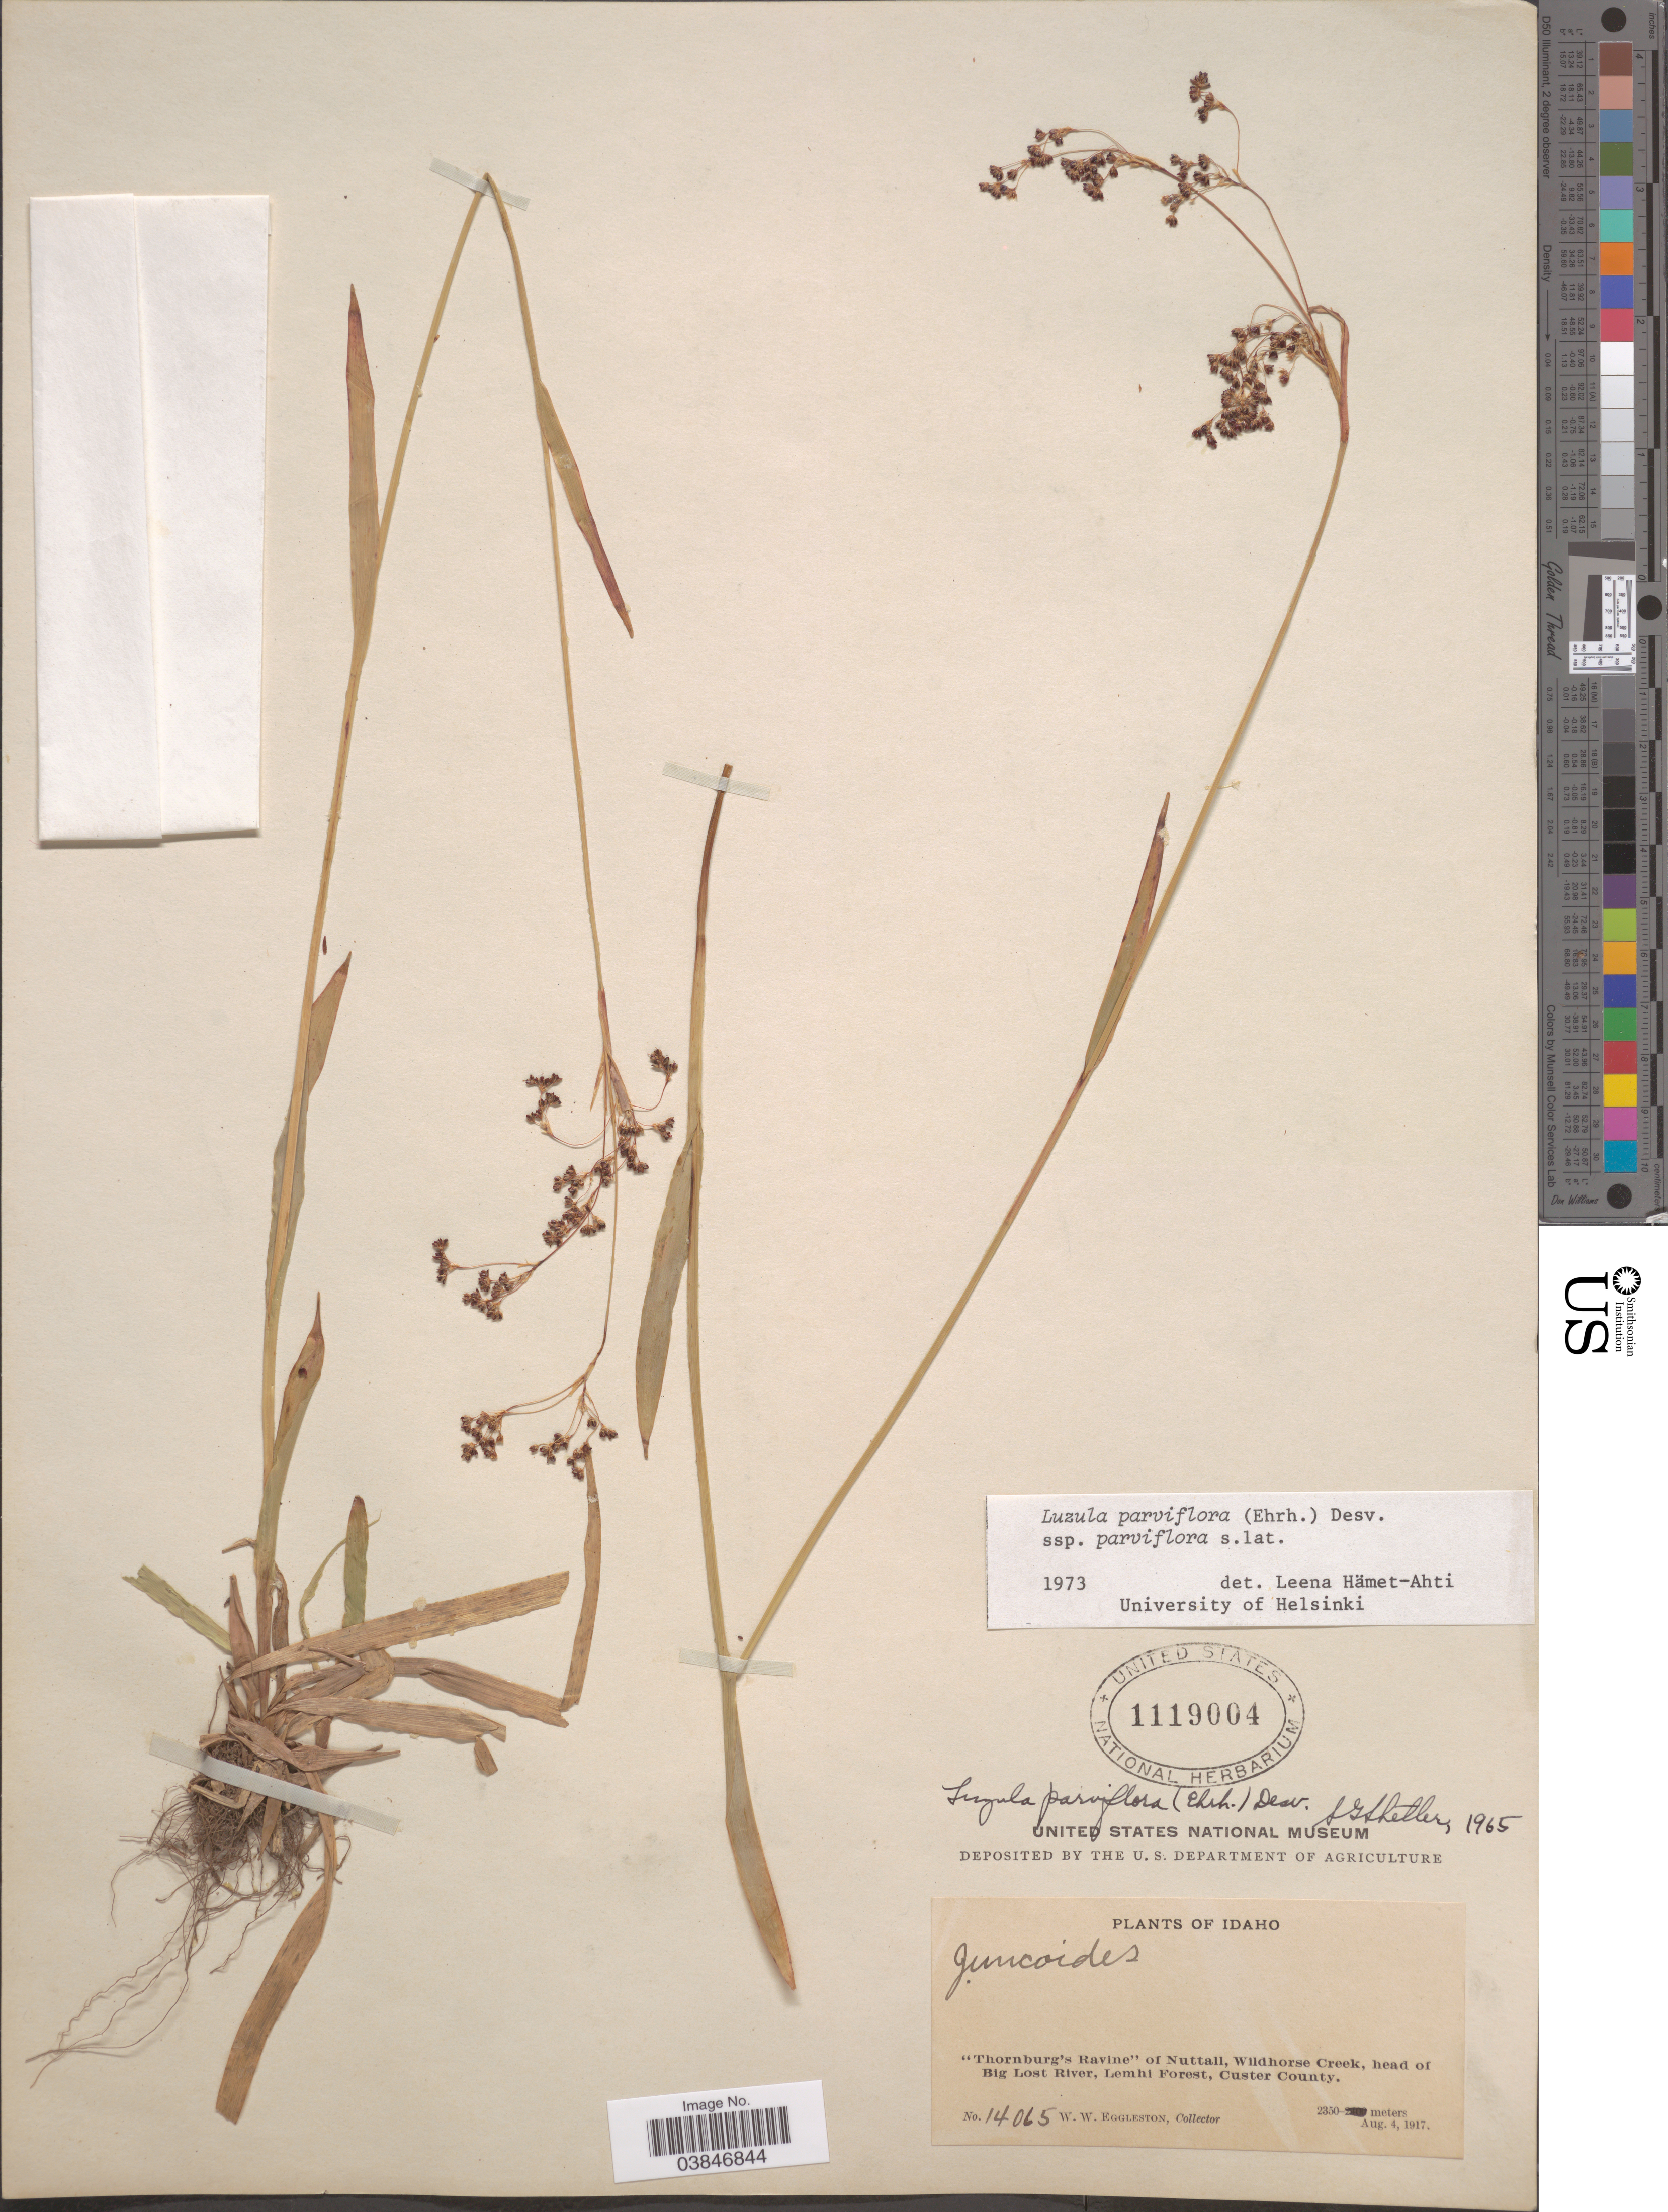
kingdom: Plantae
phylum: Tracheophyta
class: Liliopsida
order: Poales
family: Juncaceae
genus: Luzula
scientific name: Luzula parviflora subsp. parviflora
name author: (Ehrh.) Desv.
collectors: W. W. Eggleston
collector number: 14065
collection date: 1917-08-04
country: United States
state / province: Idaho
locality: Thornburg's Ravine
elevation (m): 2350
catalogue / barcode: US 1119004